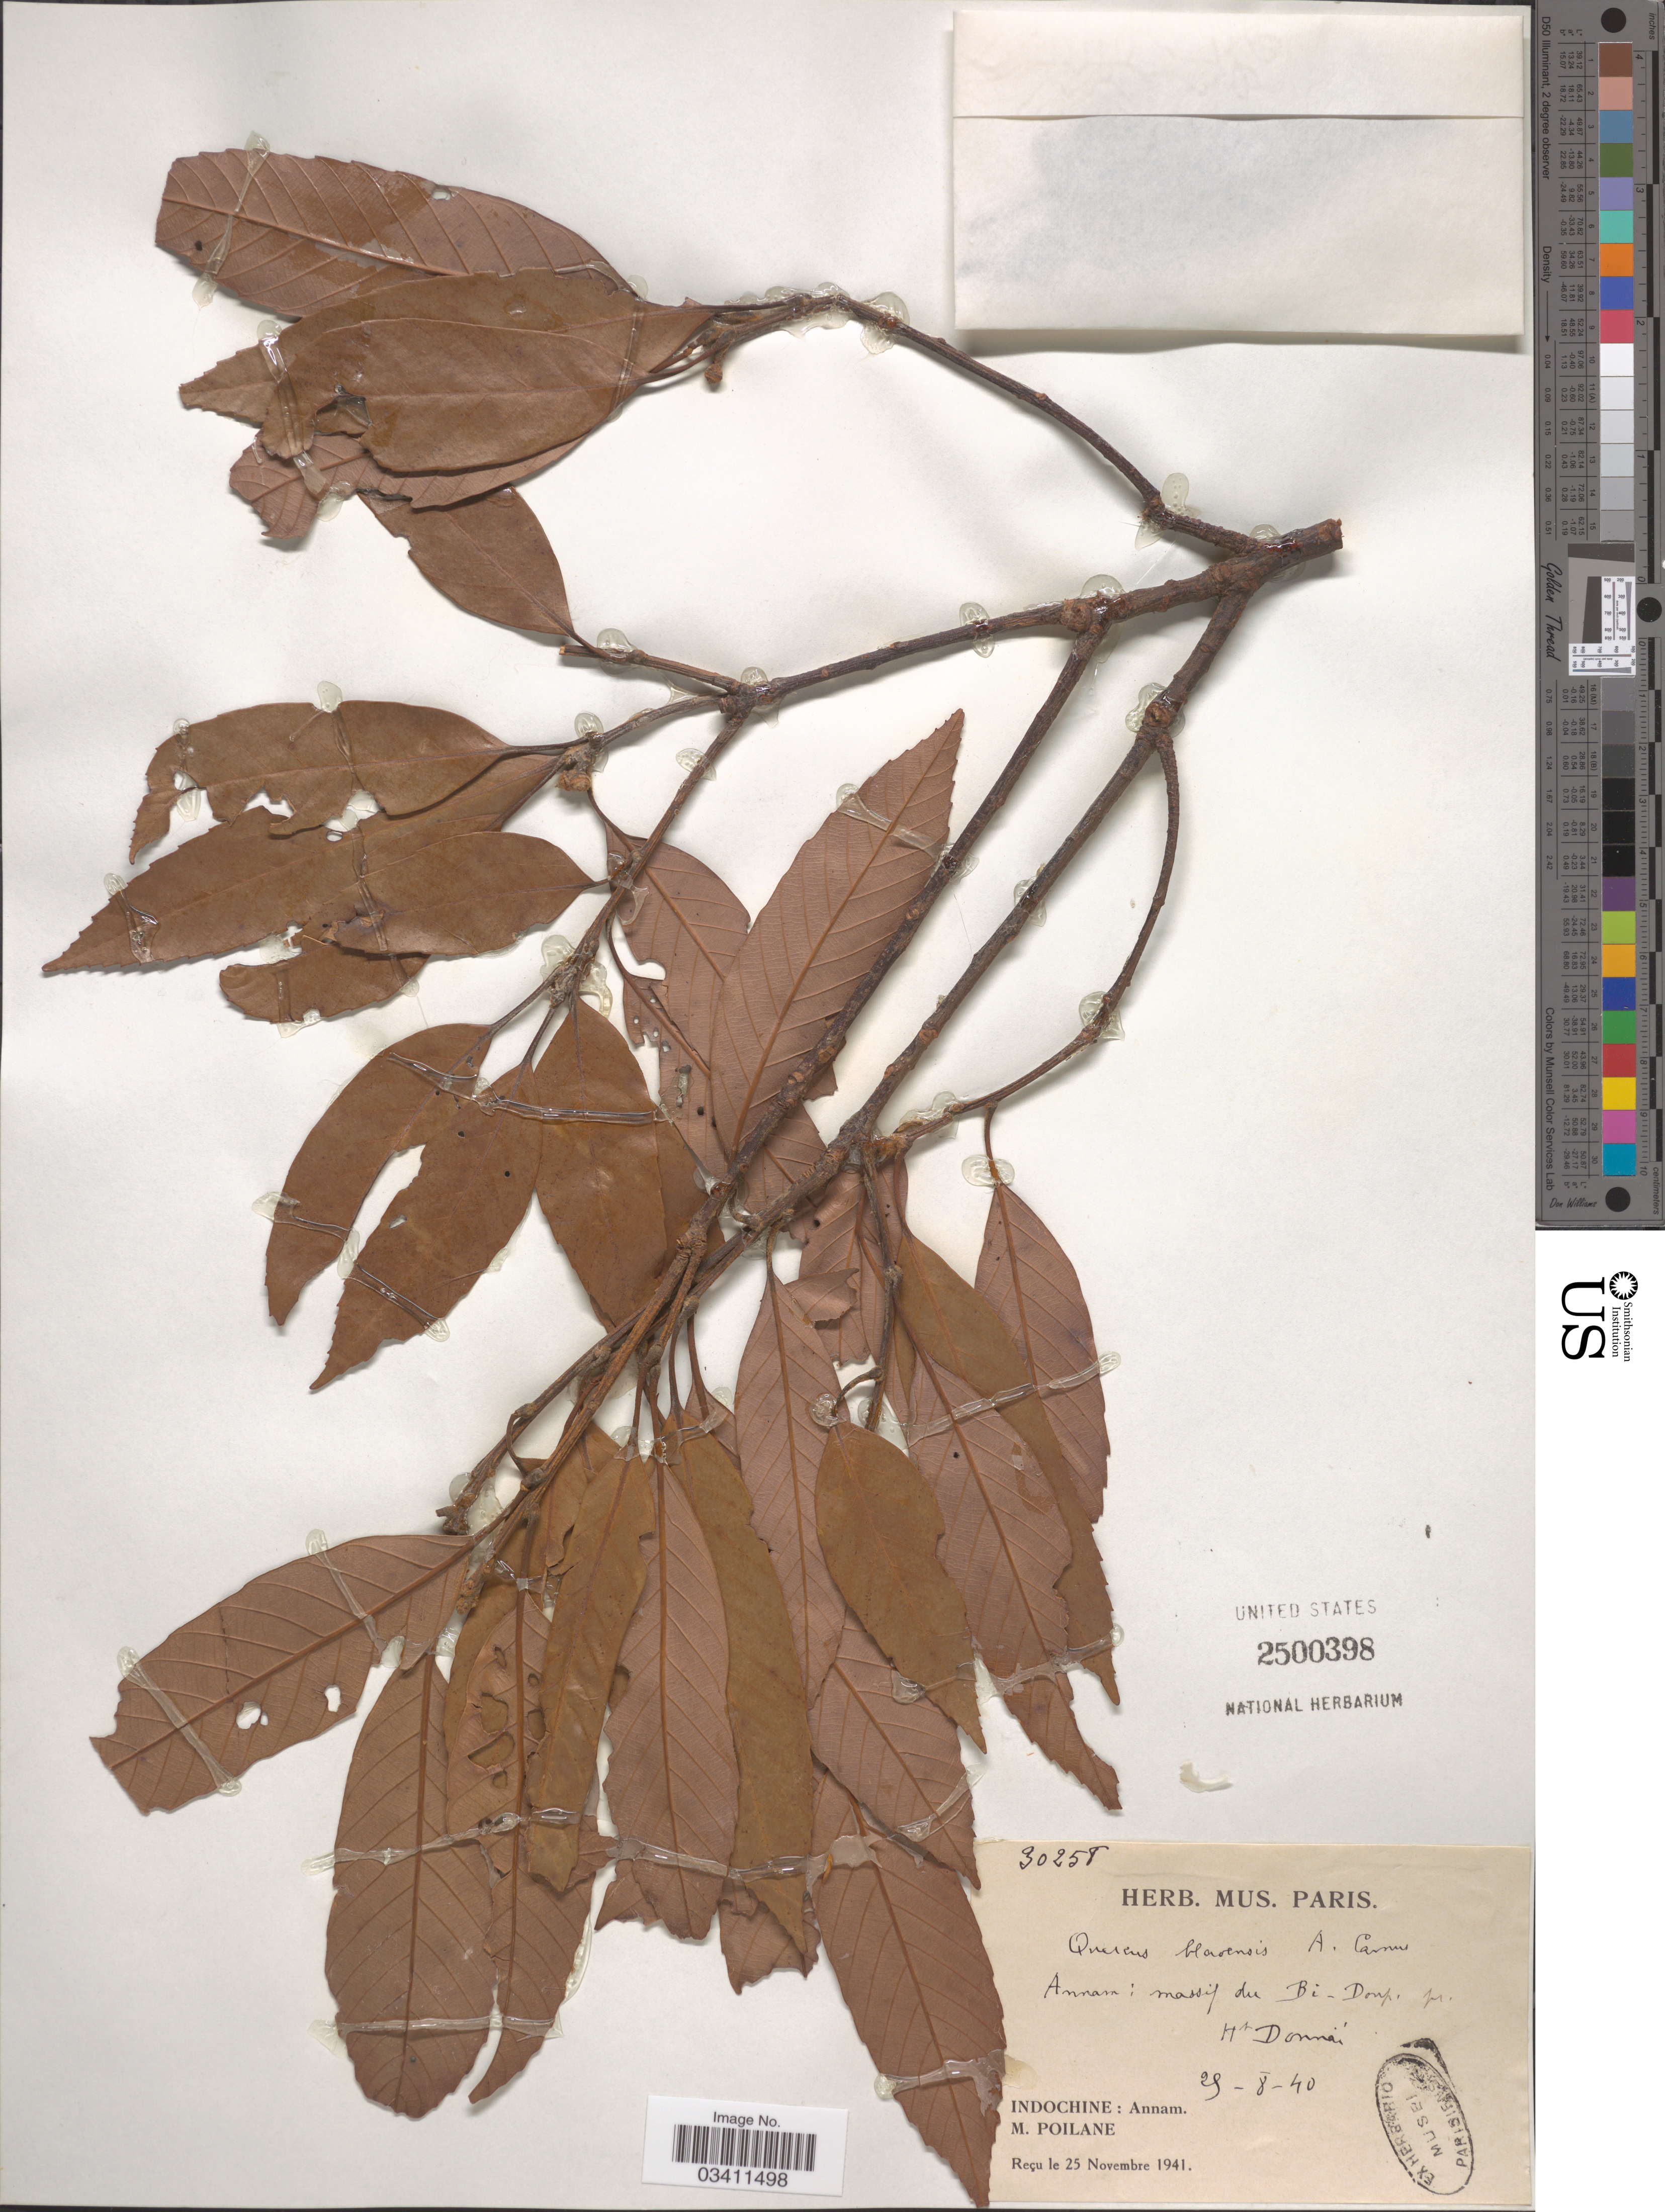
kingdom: Plantae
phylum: Tracheophyta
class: Magnoliopsida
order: Fagales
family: Fagaceae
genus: Quercus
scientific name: Quercus blaoensis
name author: A. Camus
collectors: M. Poilane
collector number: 30258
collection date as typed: Transcribed d/m/y: 29/8/40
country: Vietnam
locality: Annam: massif du Bi-Doup, pr. Ht Donnai. Indochine.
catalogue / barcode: US 2500398